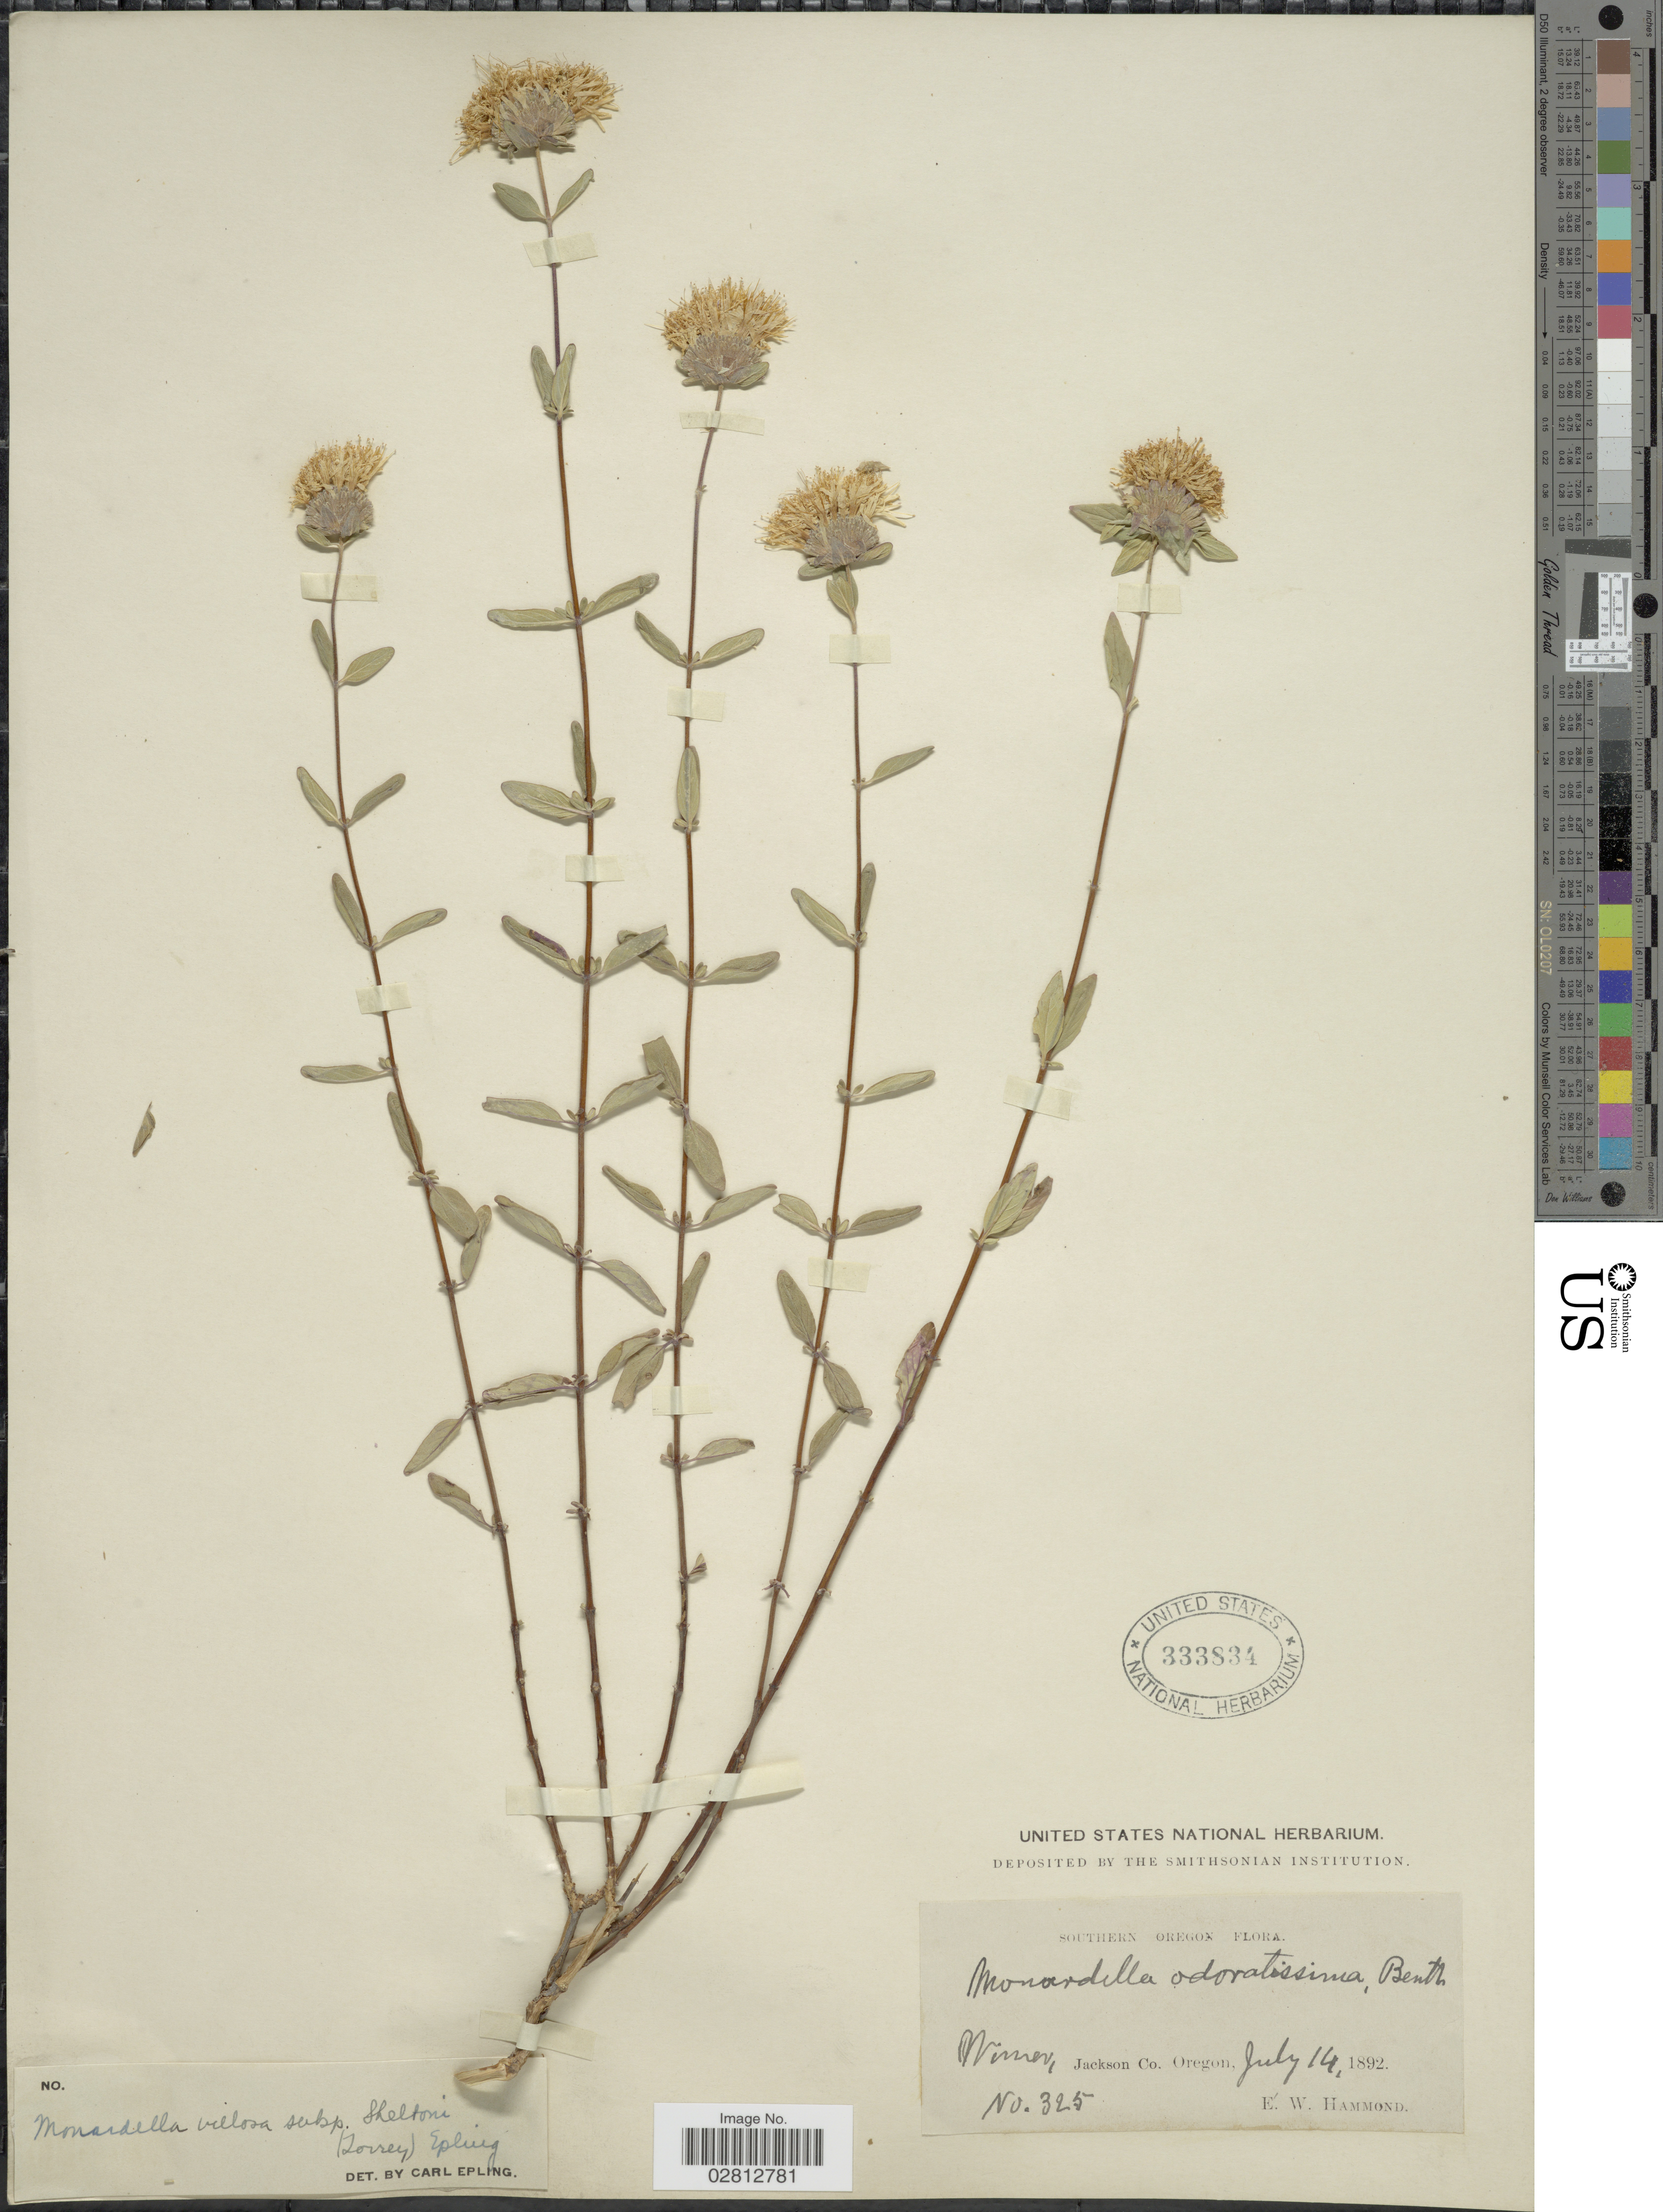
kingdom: Plantae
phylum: Tracheophyta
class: Magnoliopsida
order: Lamiales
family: Lamiaceae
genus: Monardella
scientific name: Monardella villosa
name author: Benth.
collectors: E. Hammond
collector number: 325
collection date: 1892-07-14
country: United States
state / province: Oregon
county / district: Jackson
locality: Southern Oregon, Wimer, Jackson Co.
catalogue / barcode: US 333834